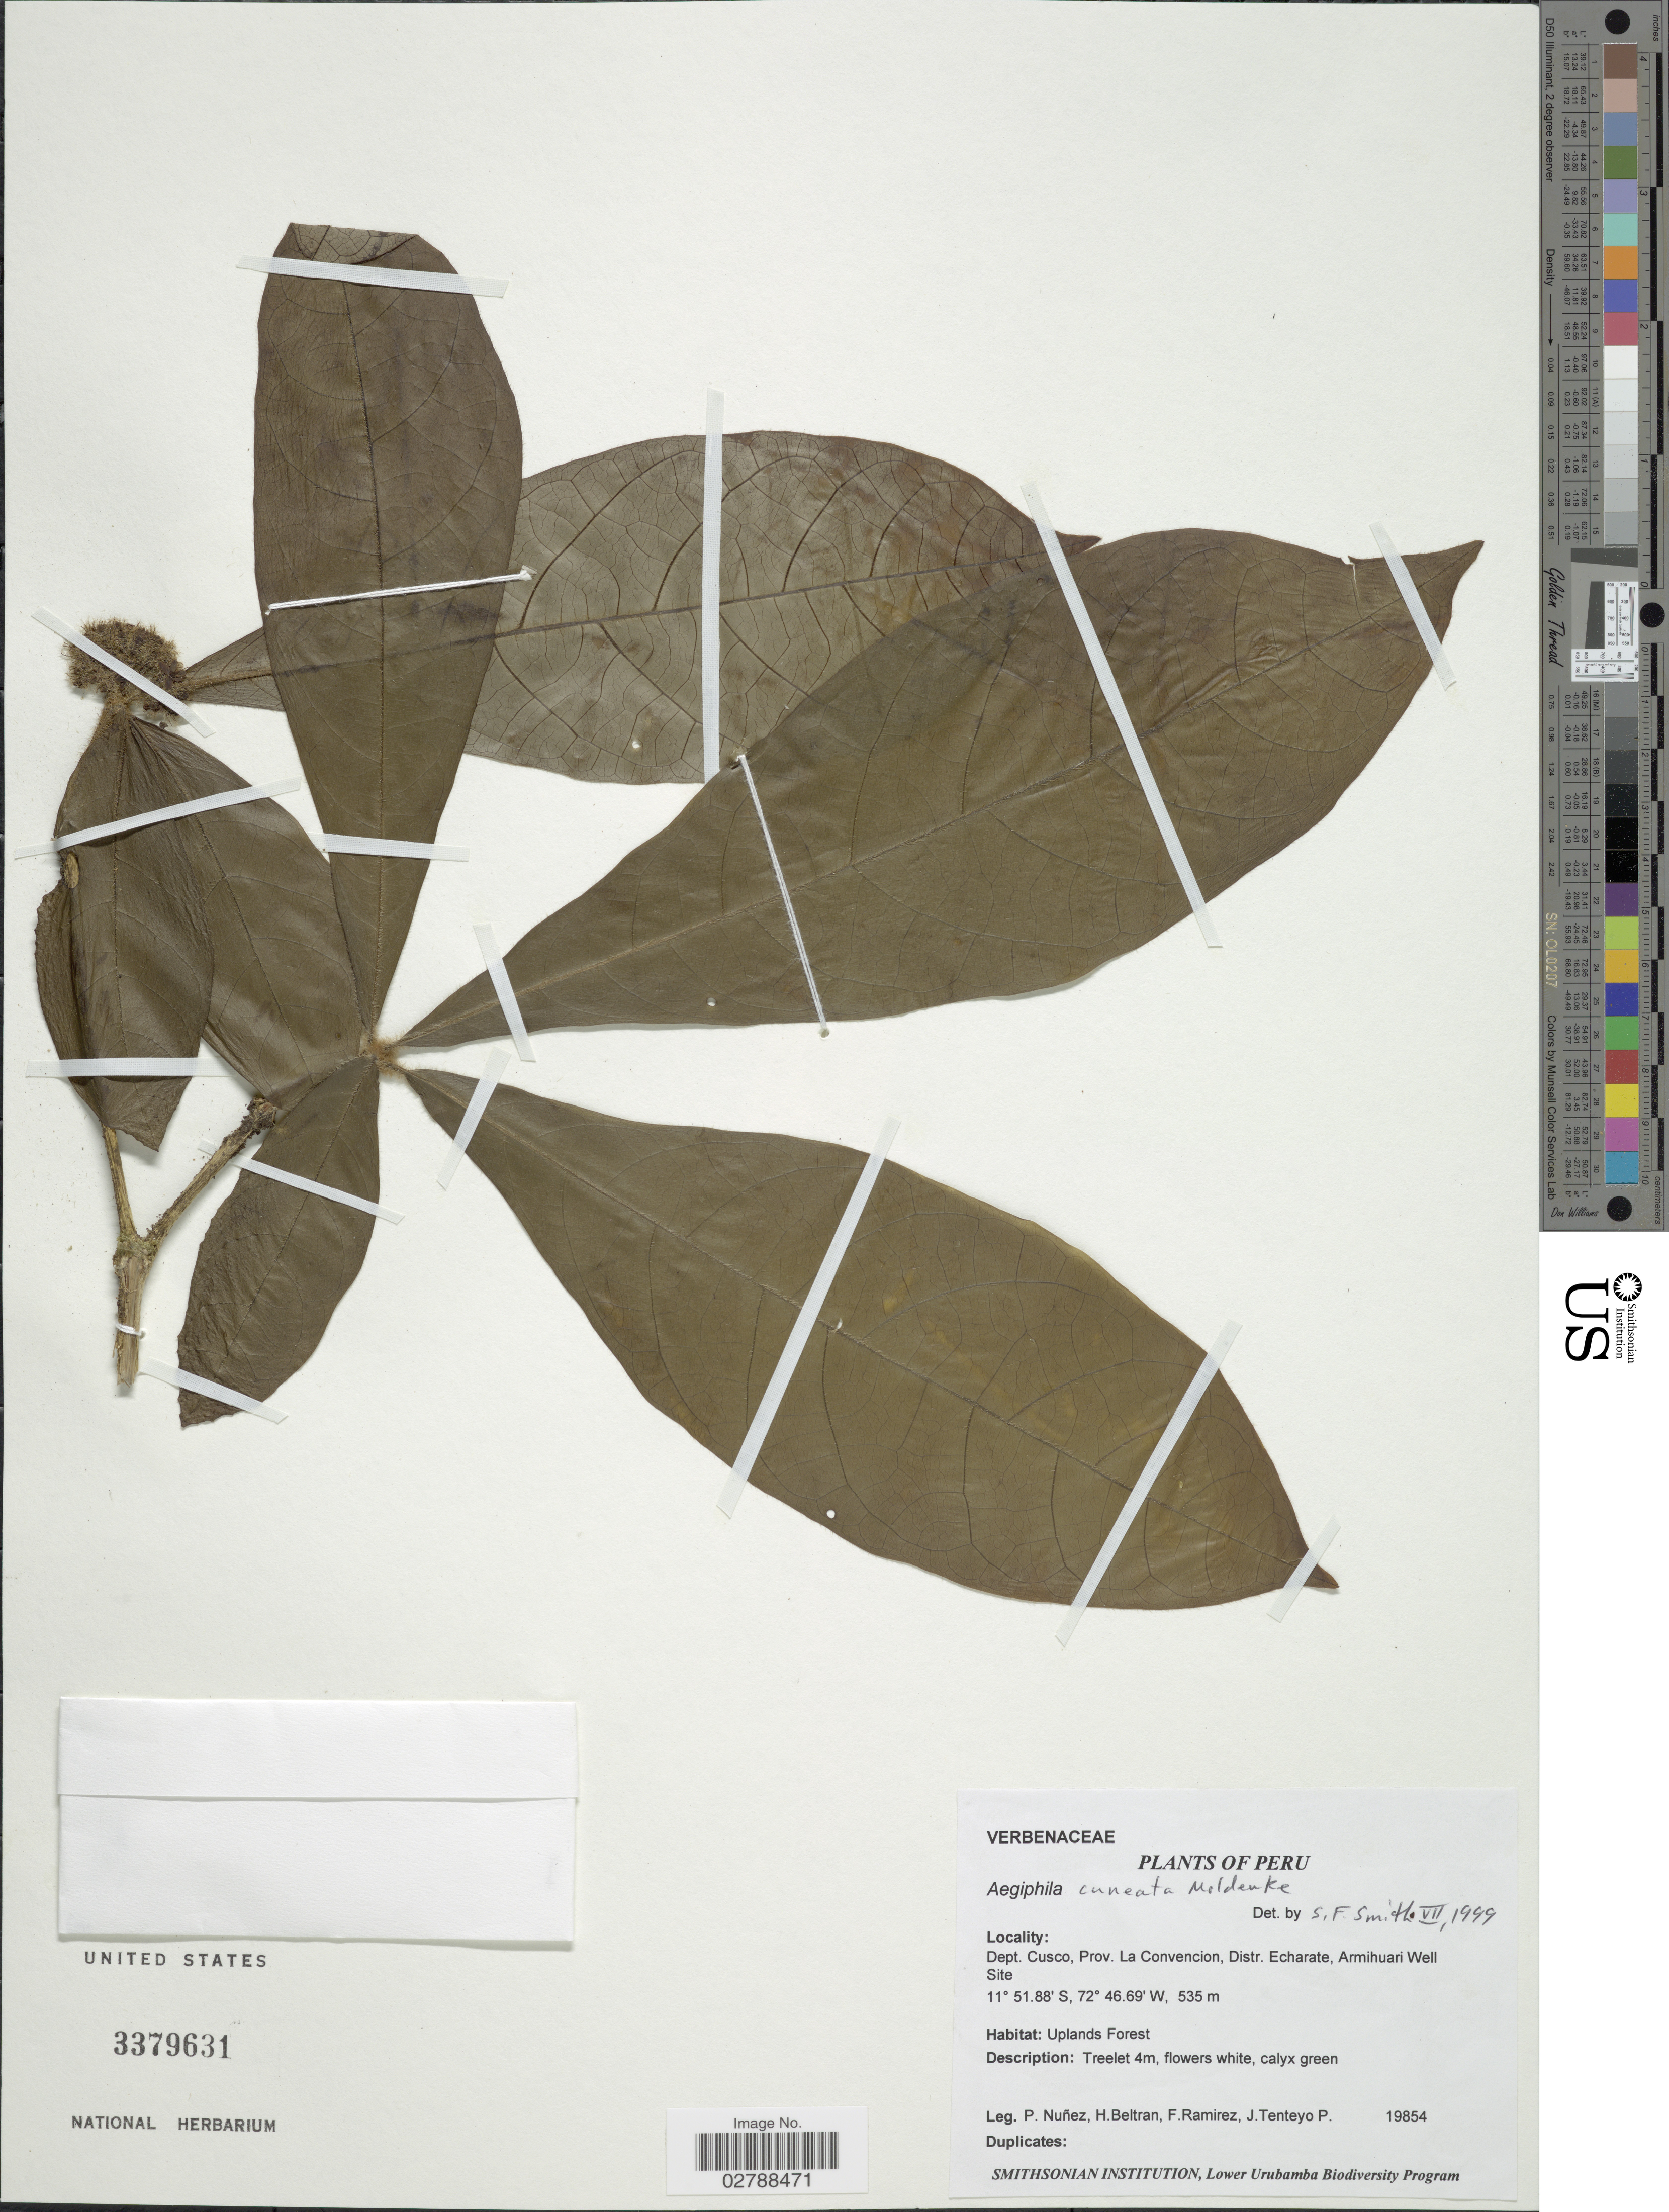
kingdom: Plantae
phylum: Tracheophyta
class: Magnoliopsida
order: Lamiales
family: Lamiaceae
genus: Aegiphila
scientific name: Aegiphila cuneata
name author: Moldenke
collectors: P. Nuñez V., H. Beltran, F. Ramirez & J. Tenteyo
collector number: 19854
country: Peru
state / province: Cusco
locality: Dept. Cusco, Prov. La Convencion, Distr. Echarate, Armihuari Well Site.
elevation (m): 535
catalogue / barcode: US 3379631